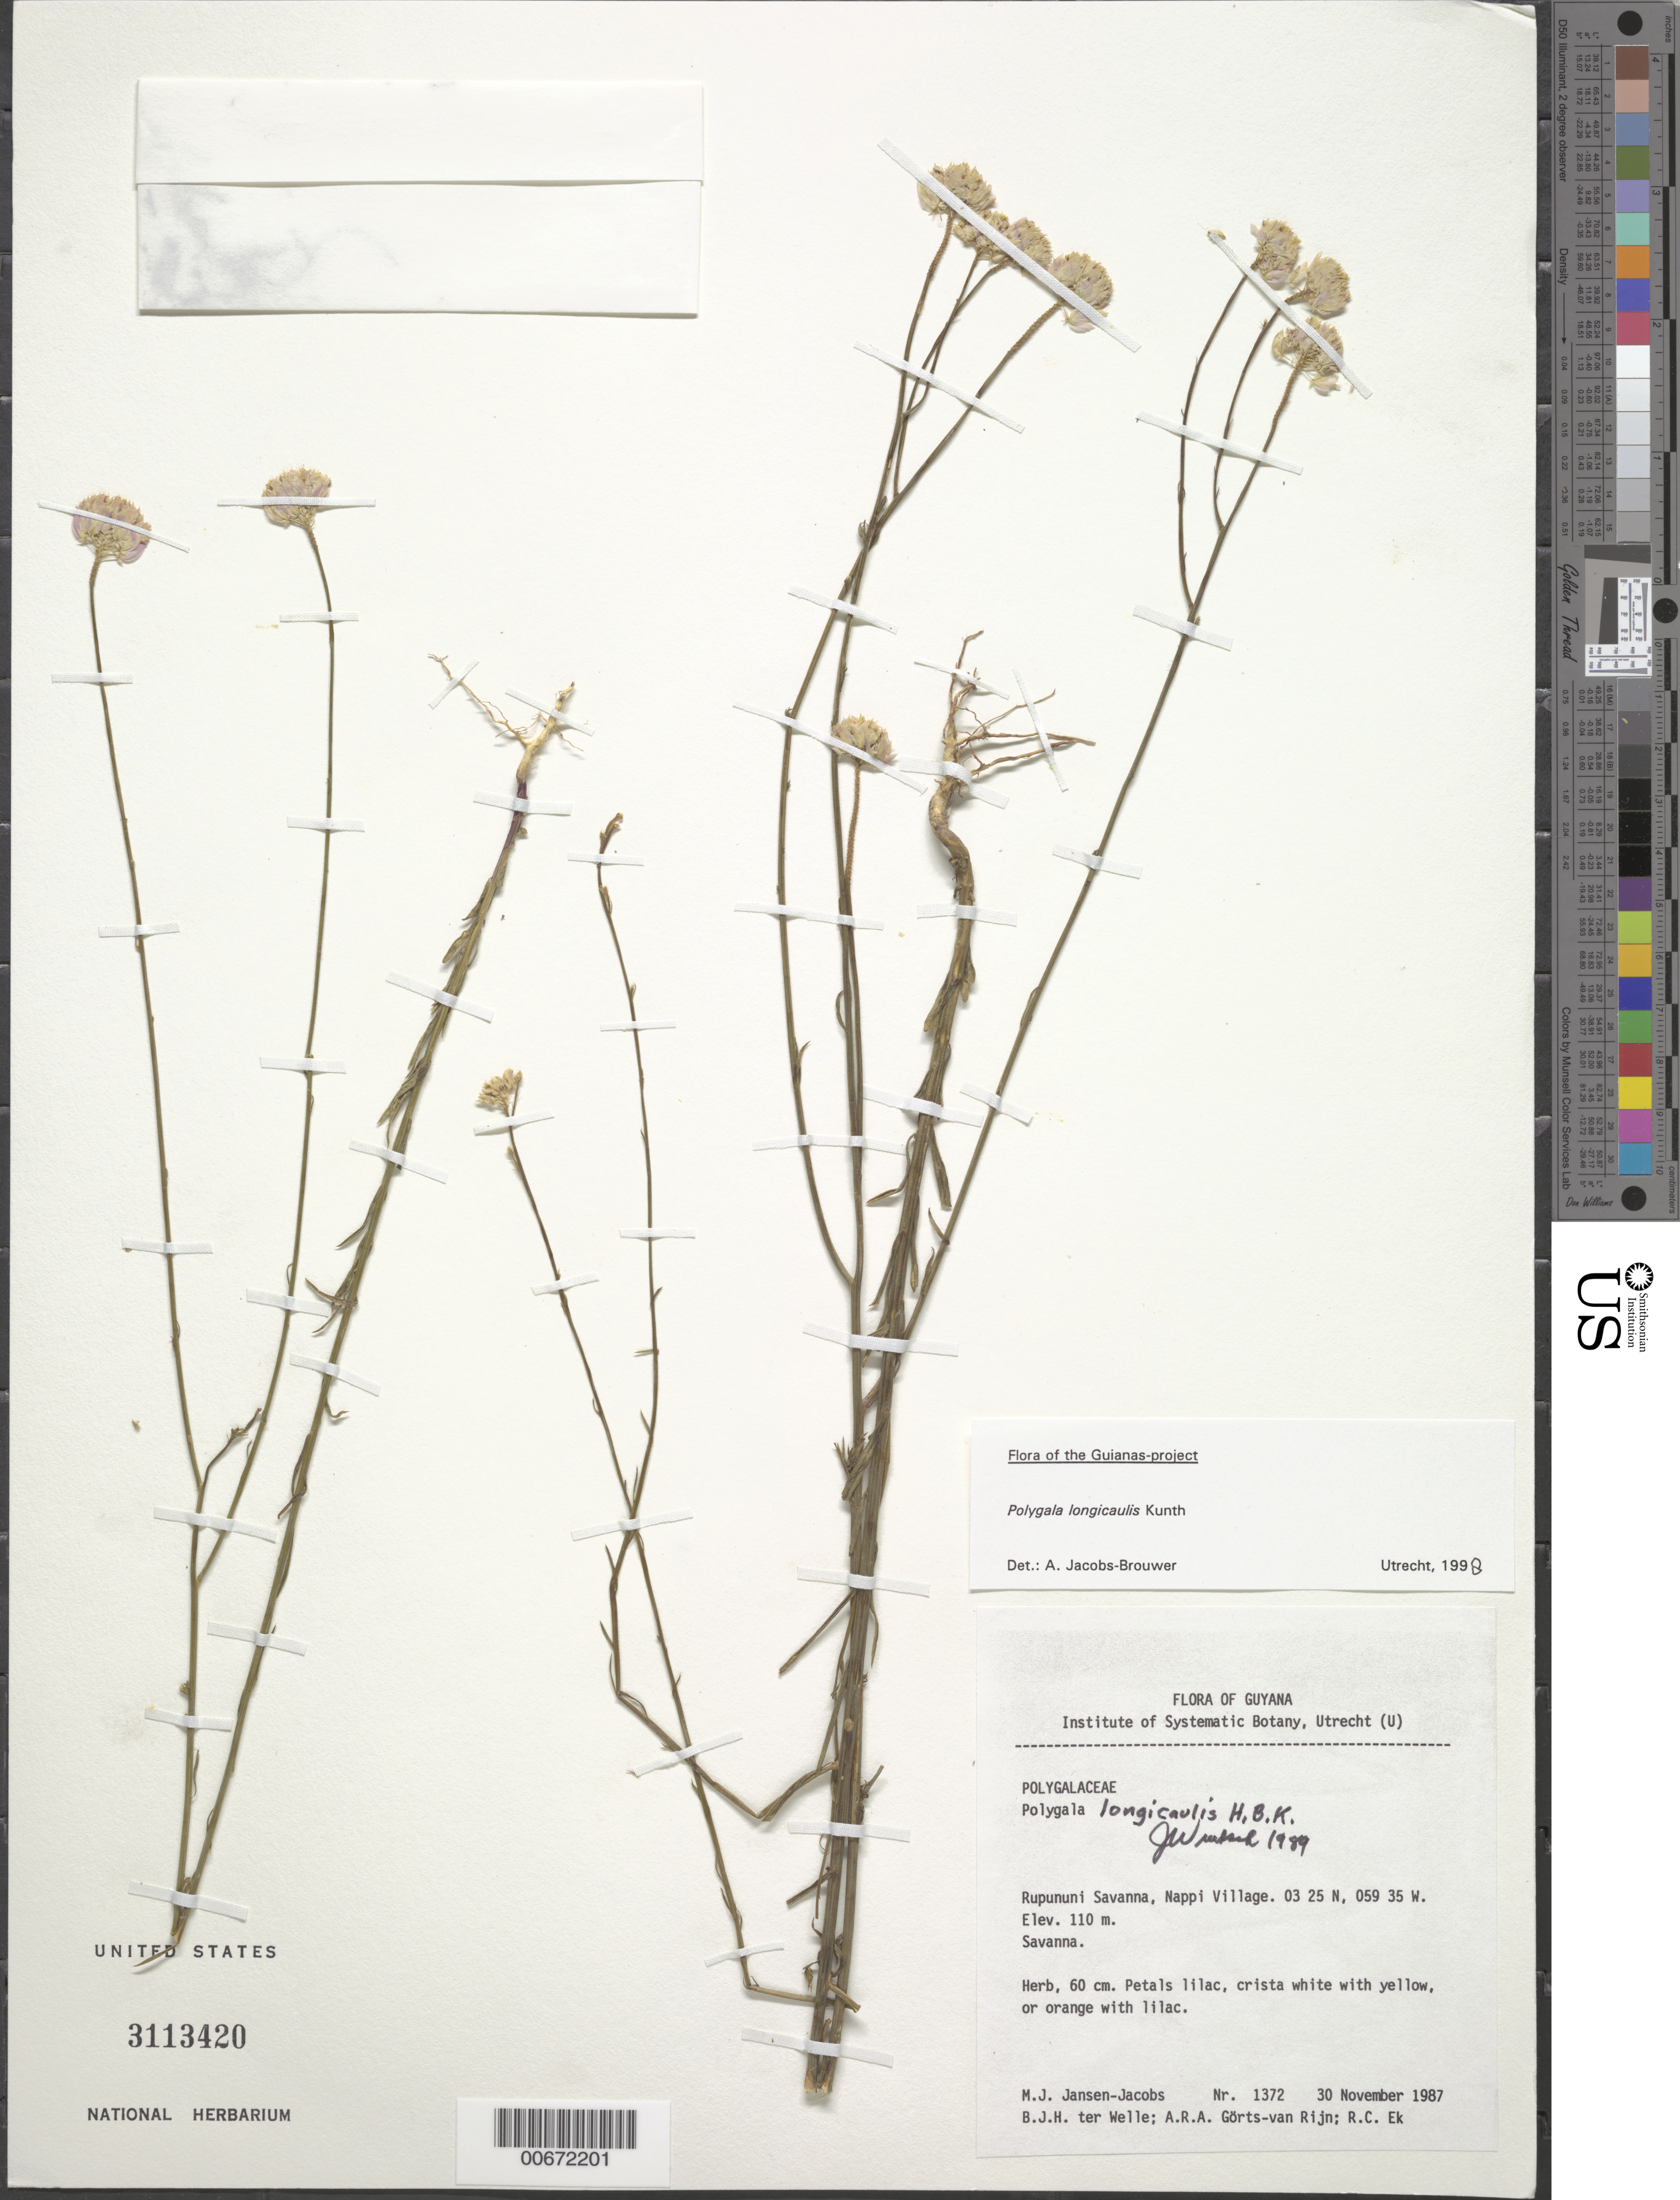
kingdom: Plantae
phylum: Tracheophyta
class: Magnoliopsida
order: Fabales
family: Polygalaceae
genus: Polygala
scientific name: Polygala longicaulis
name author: Kunth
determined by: Jacobs-Brouwer, A.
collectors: M. J. Jansen-Jacobs, B. Welle, A. .R. A. Görts-van Rijn & R. C. Ek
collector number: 1372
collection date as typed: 30-Nov-87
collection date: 1987-11-30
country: Guyana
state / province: U. Takutu-U. Essequibo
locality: Nappi Village, Rupununi Savanna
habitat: Savanna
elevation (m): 110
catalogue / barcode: US 3113420